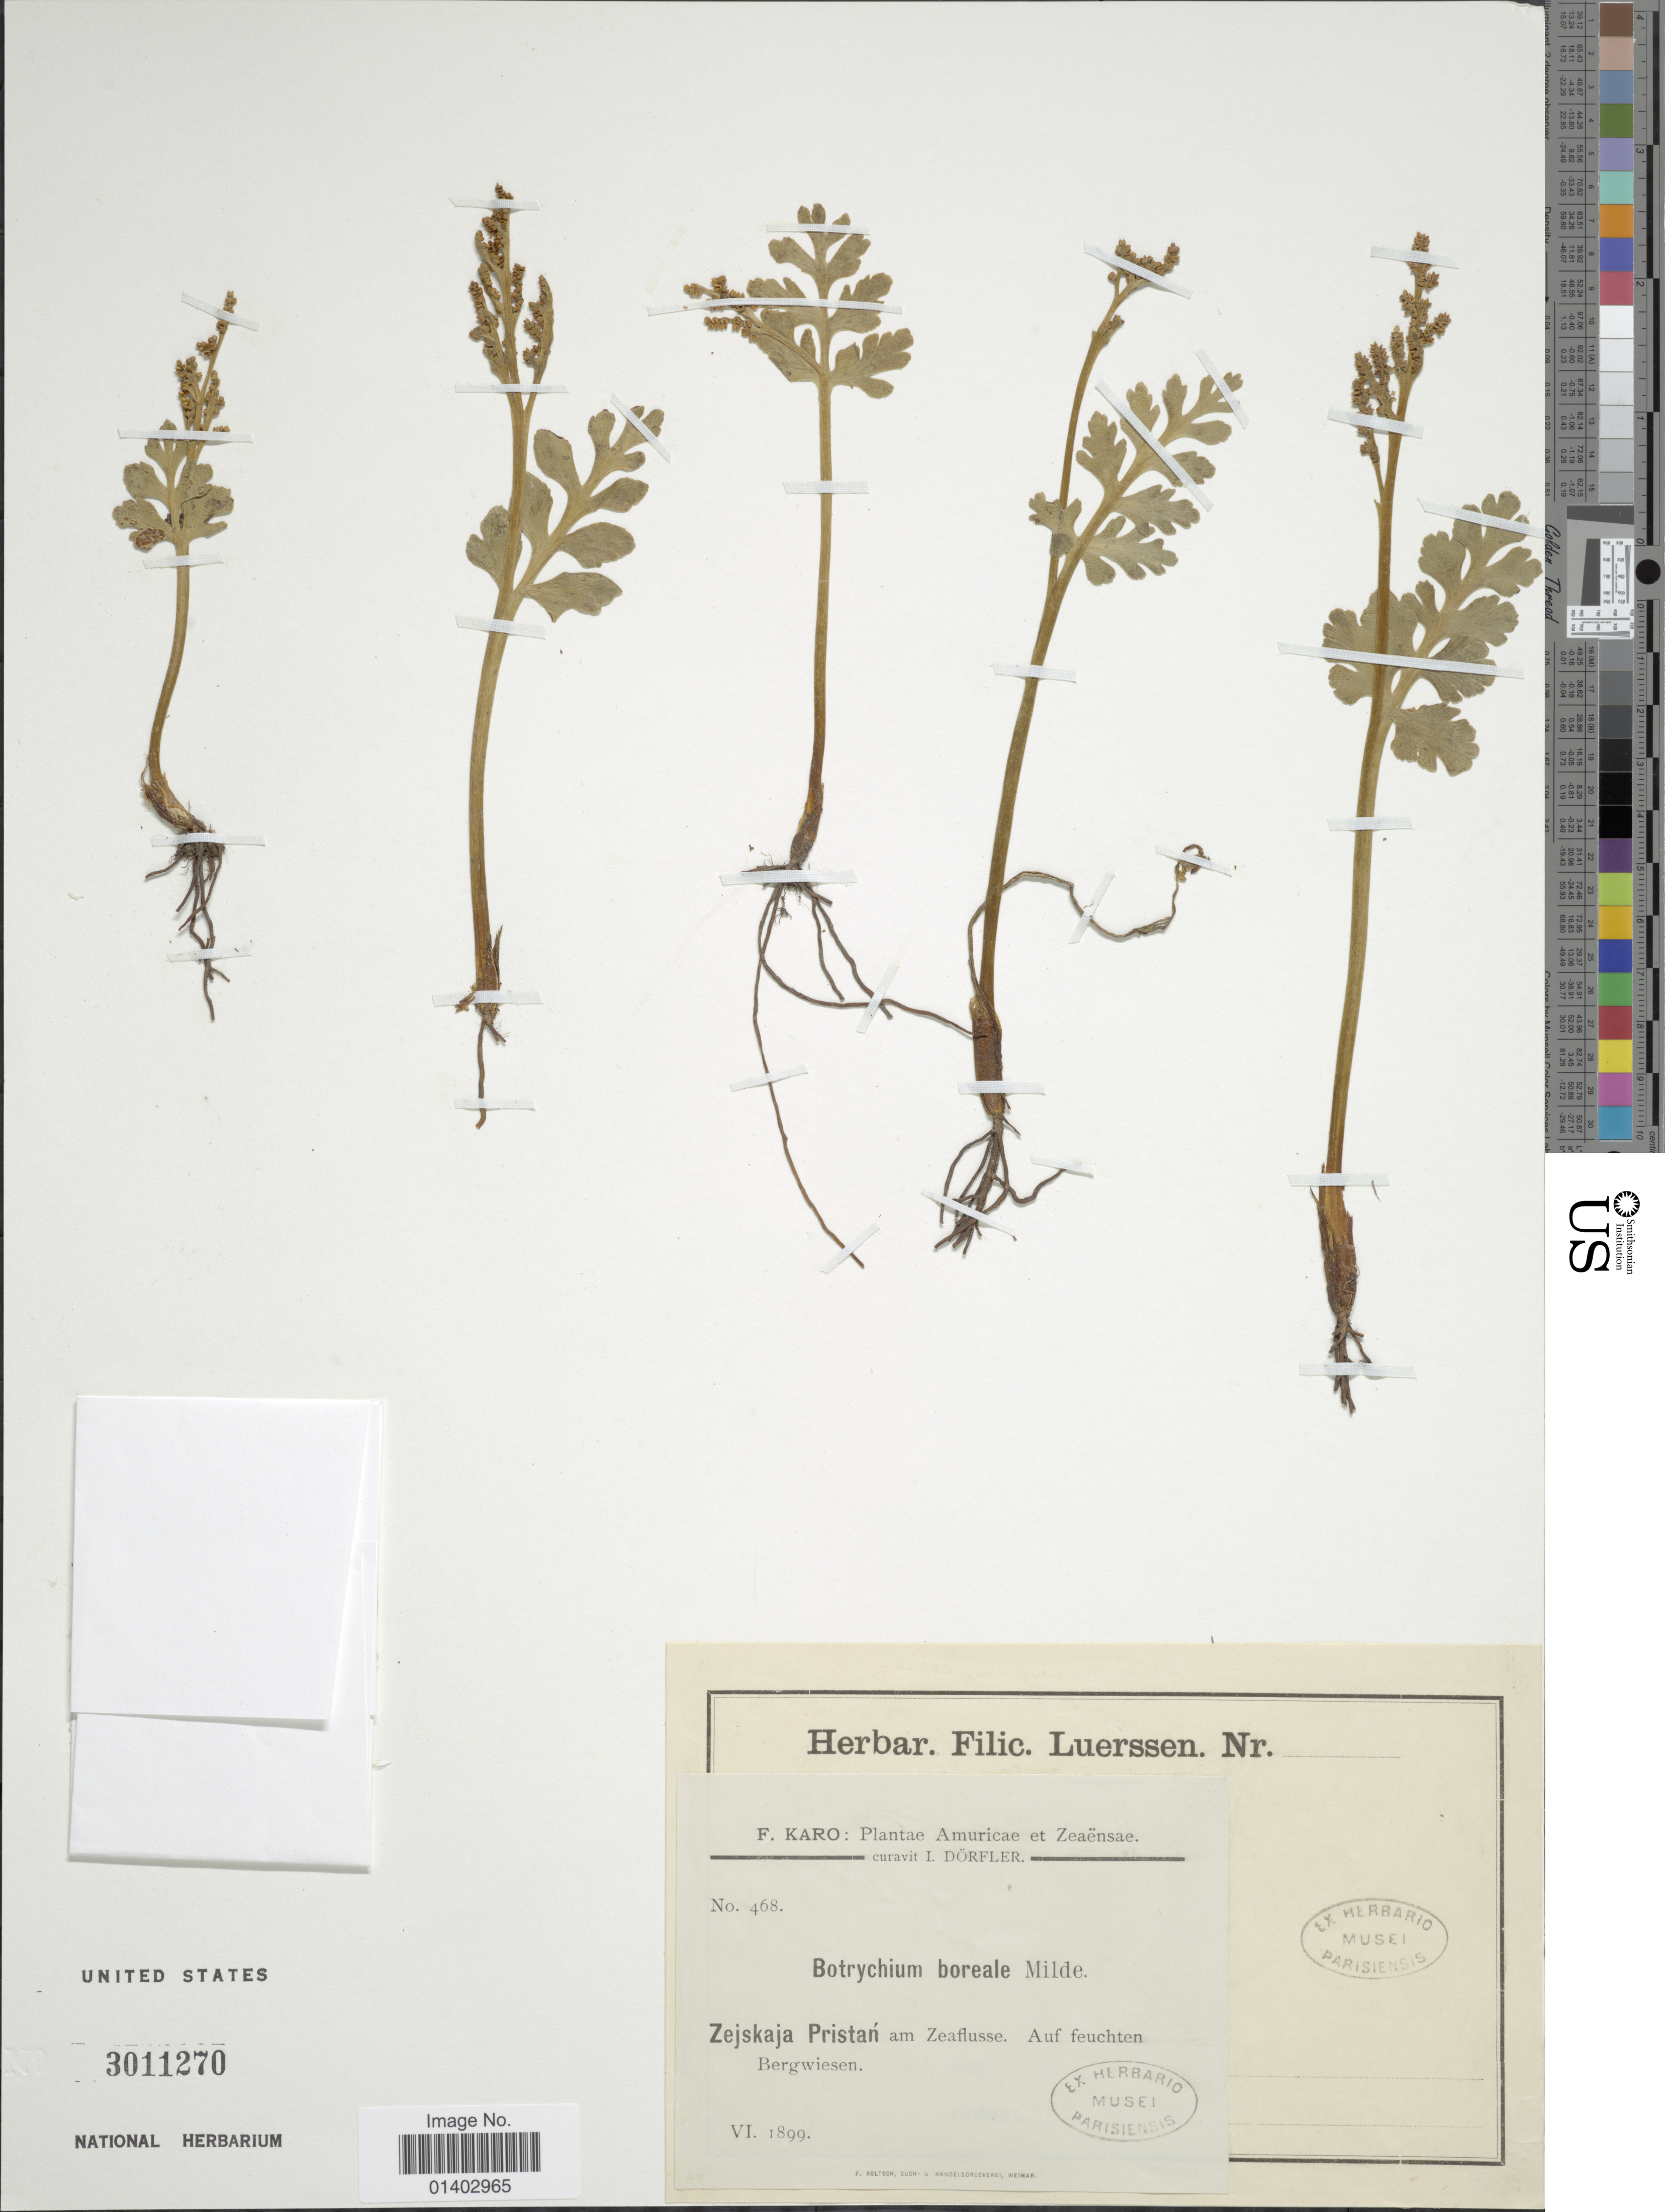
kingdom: Plantae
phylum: Tracheophyta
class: Polypodiopsida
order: Ophioglossales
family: Ophioglossaceae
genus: Botrychium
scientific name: Botrychium boreale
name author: Milde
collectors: F. Karo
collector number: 468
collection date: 1899-06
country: Russian Federation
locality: Zejskaja Pristán am Zeaflusse. Auf feuchten Bergwiesen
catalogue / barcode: US 3011270